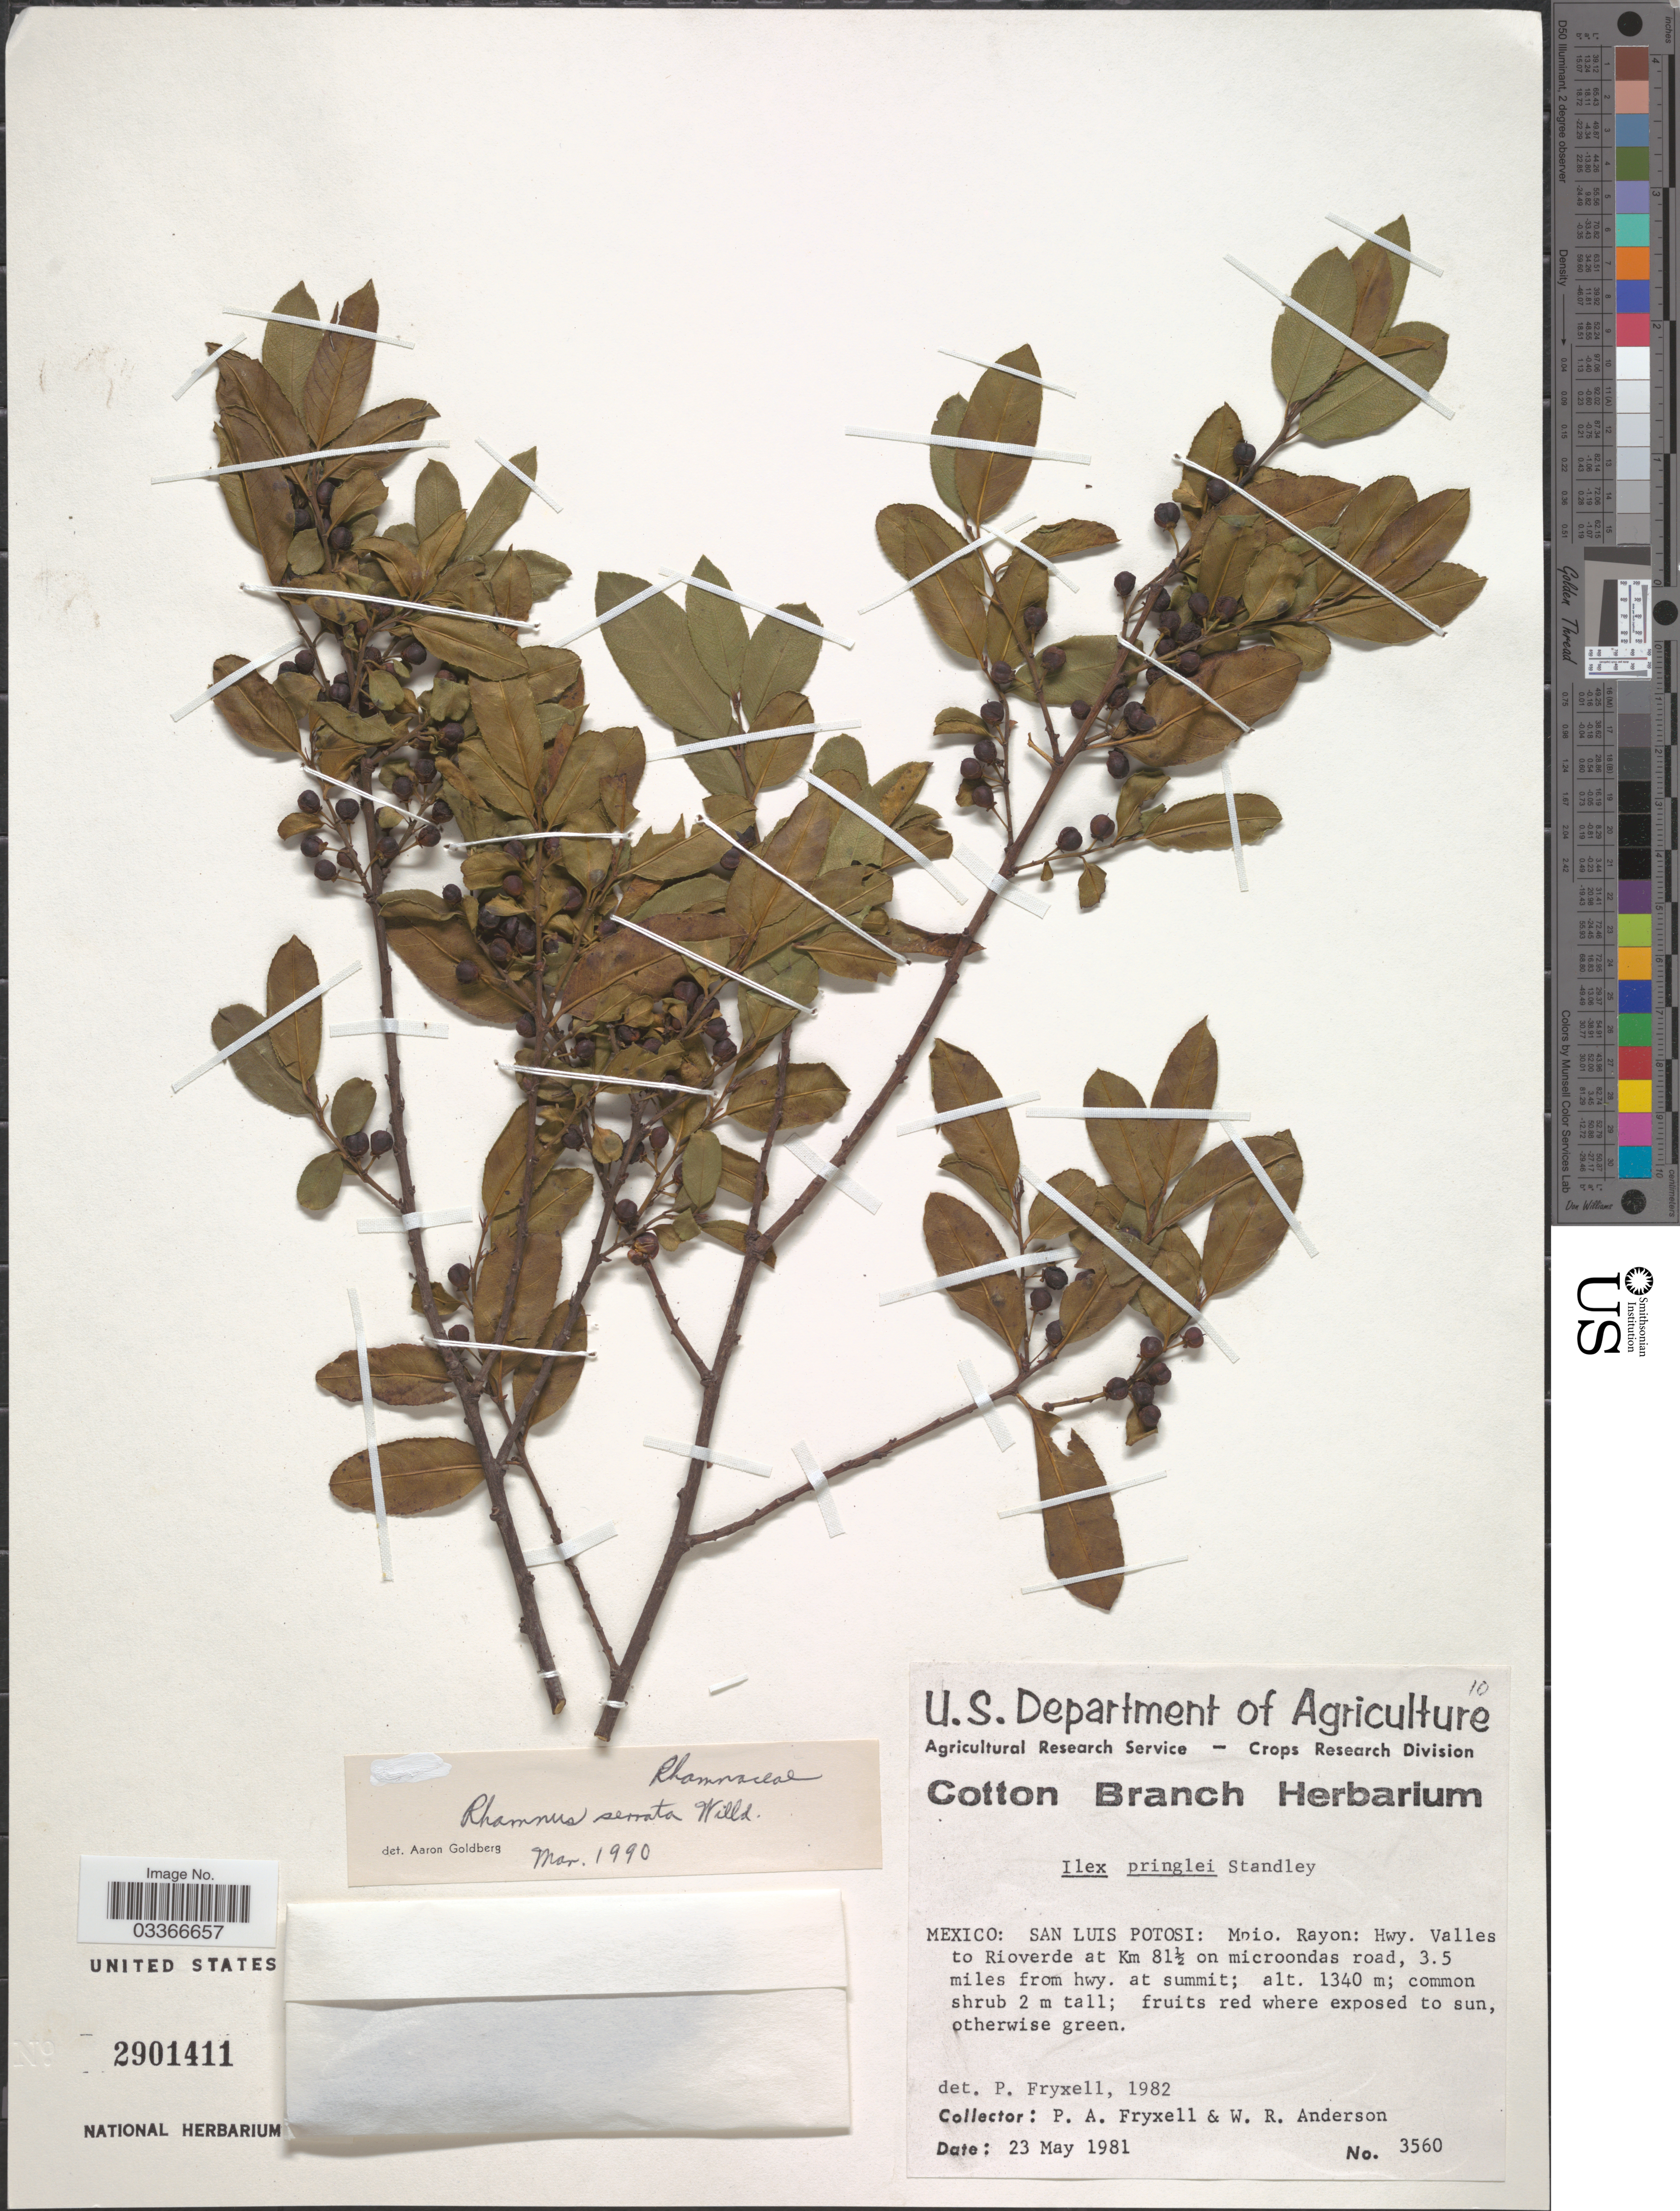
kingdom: Plantae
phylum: Tracheophyta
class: Magnoliopsida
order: Rosales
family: Rhamnaceae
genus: Rhamnus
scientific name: Rhamnus serrata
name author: Humb. & Bonpl. ex Willd.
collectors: P. A. Fryxell & W. Anderson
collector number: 3560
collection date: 1981-05-23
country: Mexico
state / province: San Luis Potosí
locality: Mpio. Rayon: Hwy. Valles to Rioverde at Km 81½ on microondas road, 3.5 miles from hwy.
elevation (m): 1340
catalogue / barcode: US 2901411